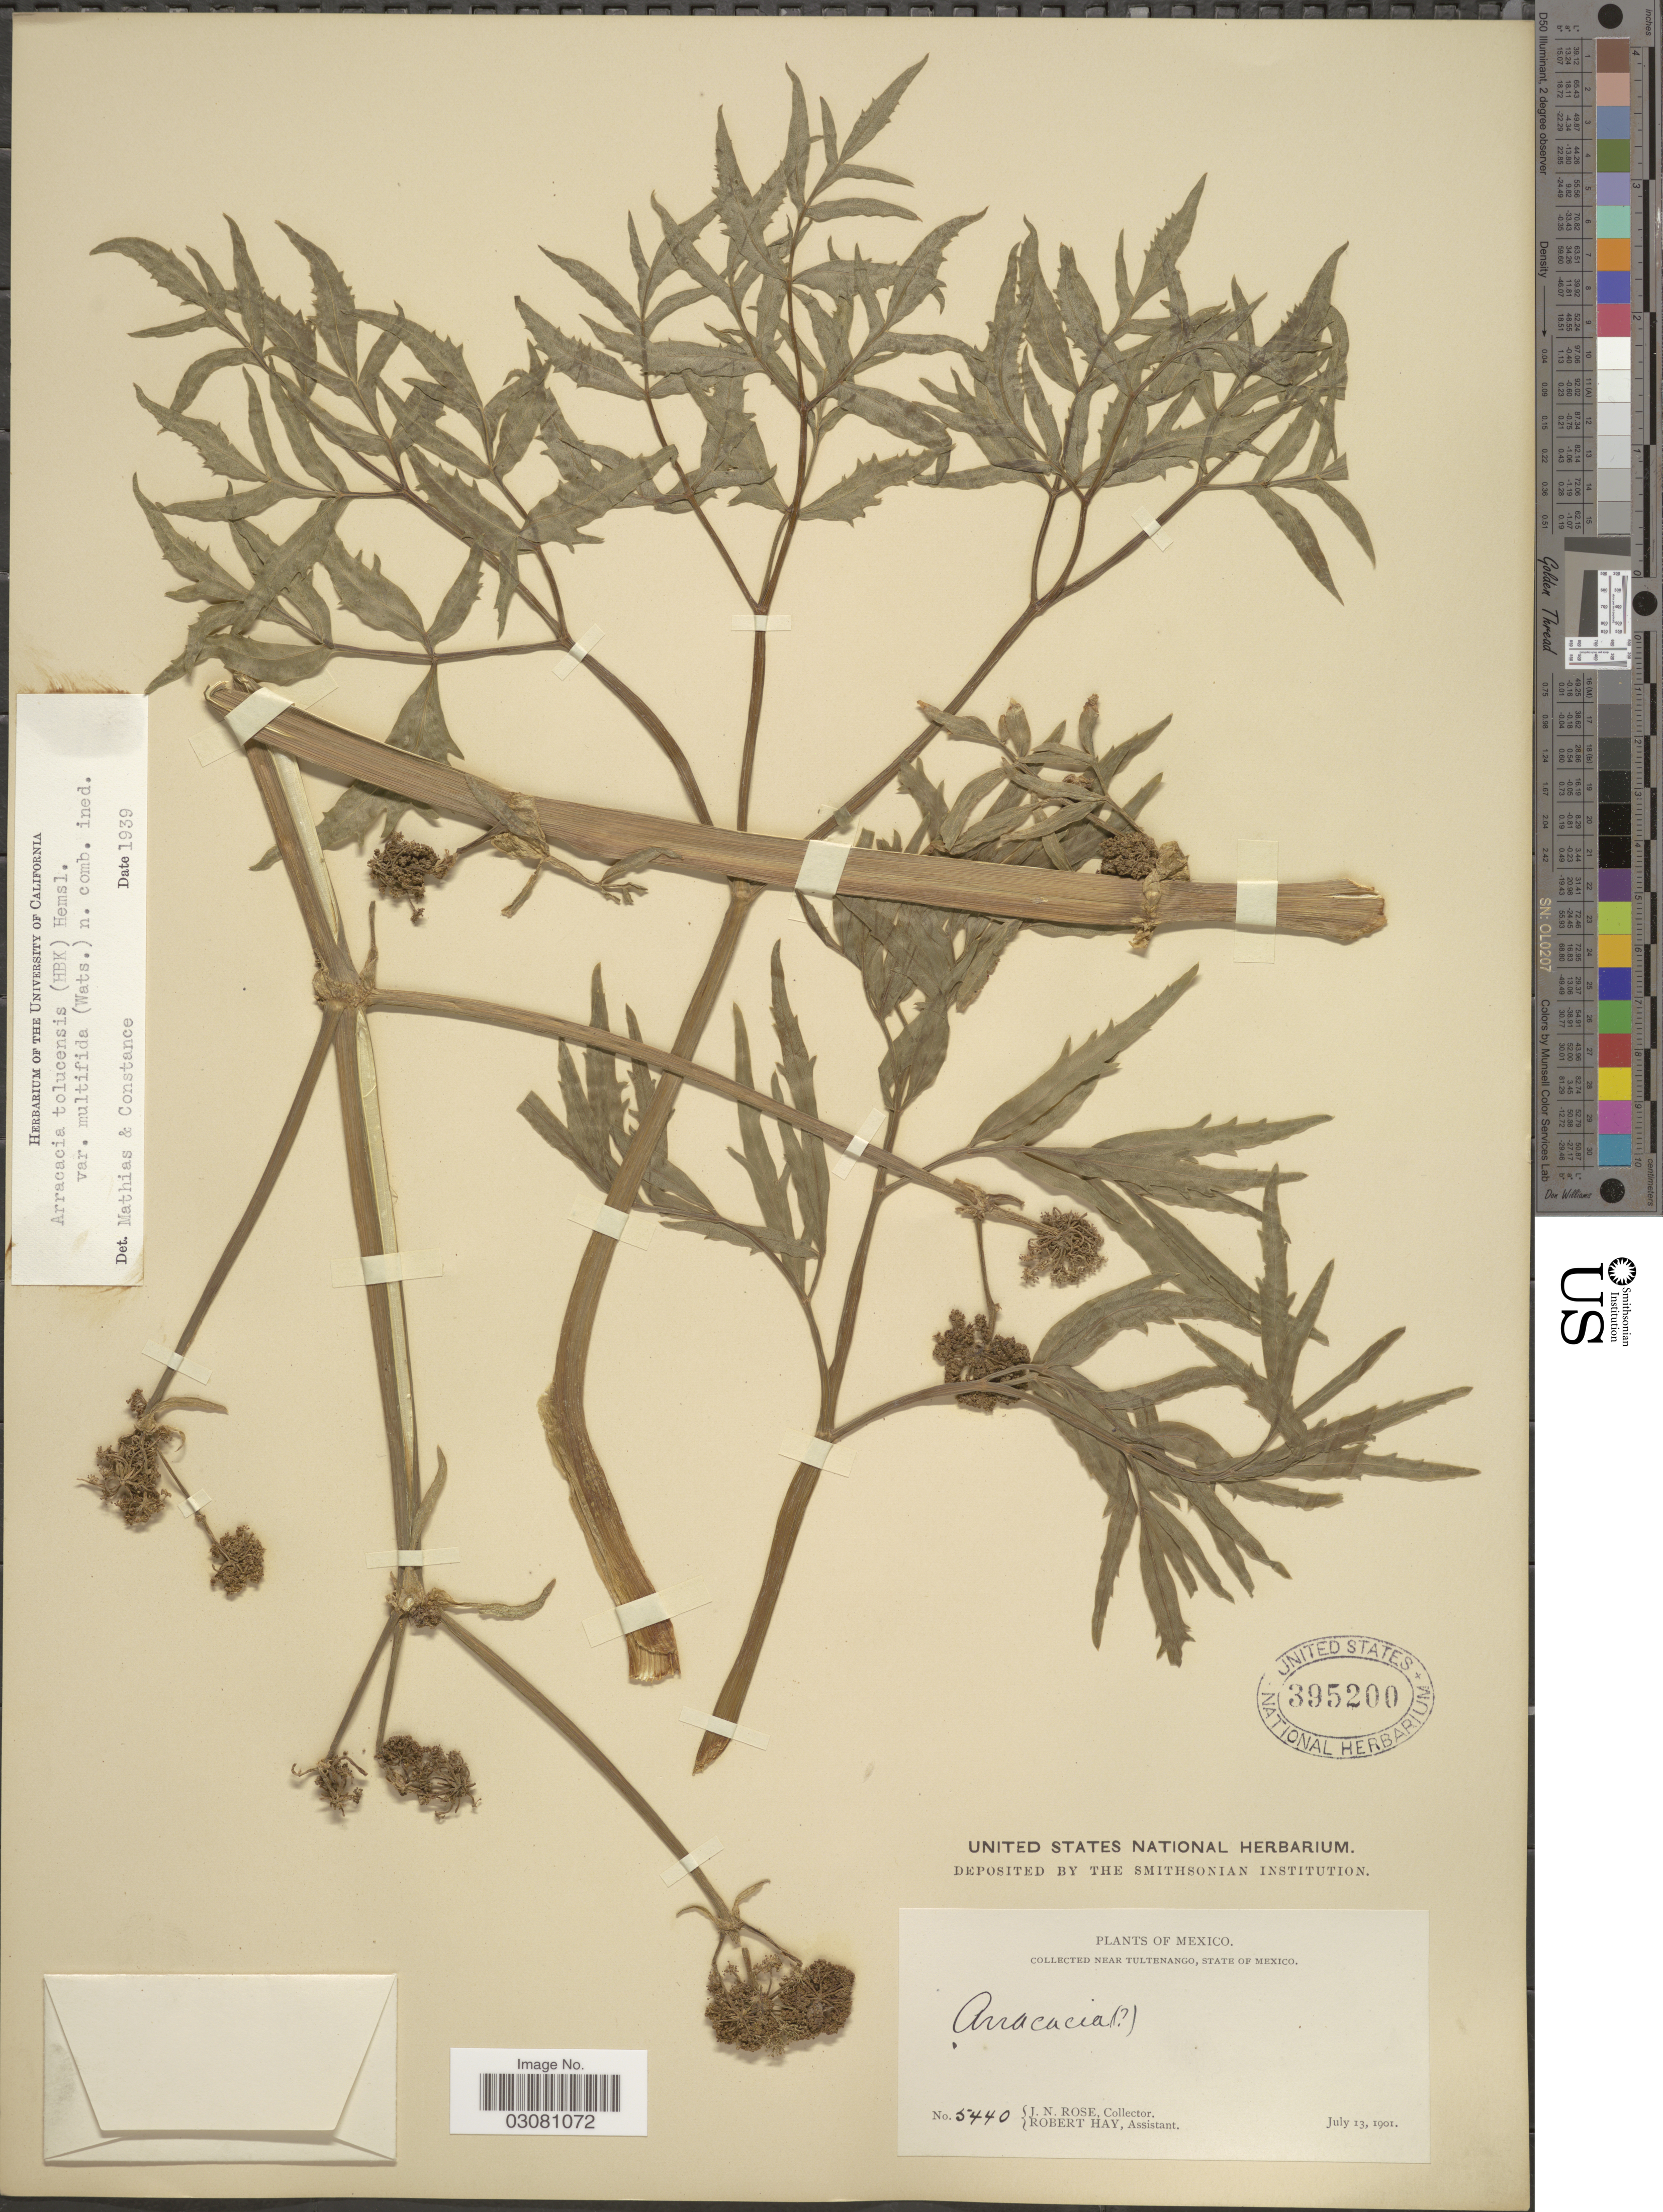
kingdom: Plantae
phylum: Tracheophyta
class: Magnoliopsida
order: Apiales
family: Apiaceae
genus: Arracacia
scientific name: Arracacia tolucensis var. multifida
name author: (S. Watson) Mathias & Constance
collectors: J. N. Rose & R. Hay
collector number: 5440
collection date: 1901-07-13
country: Mexico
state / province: México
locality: Collected near Tultenango, State of Mexico.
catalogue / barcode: US 395200